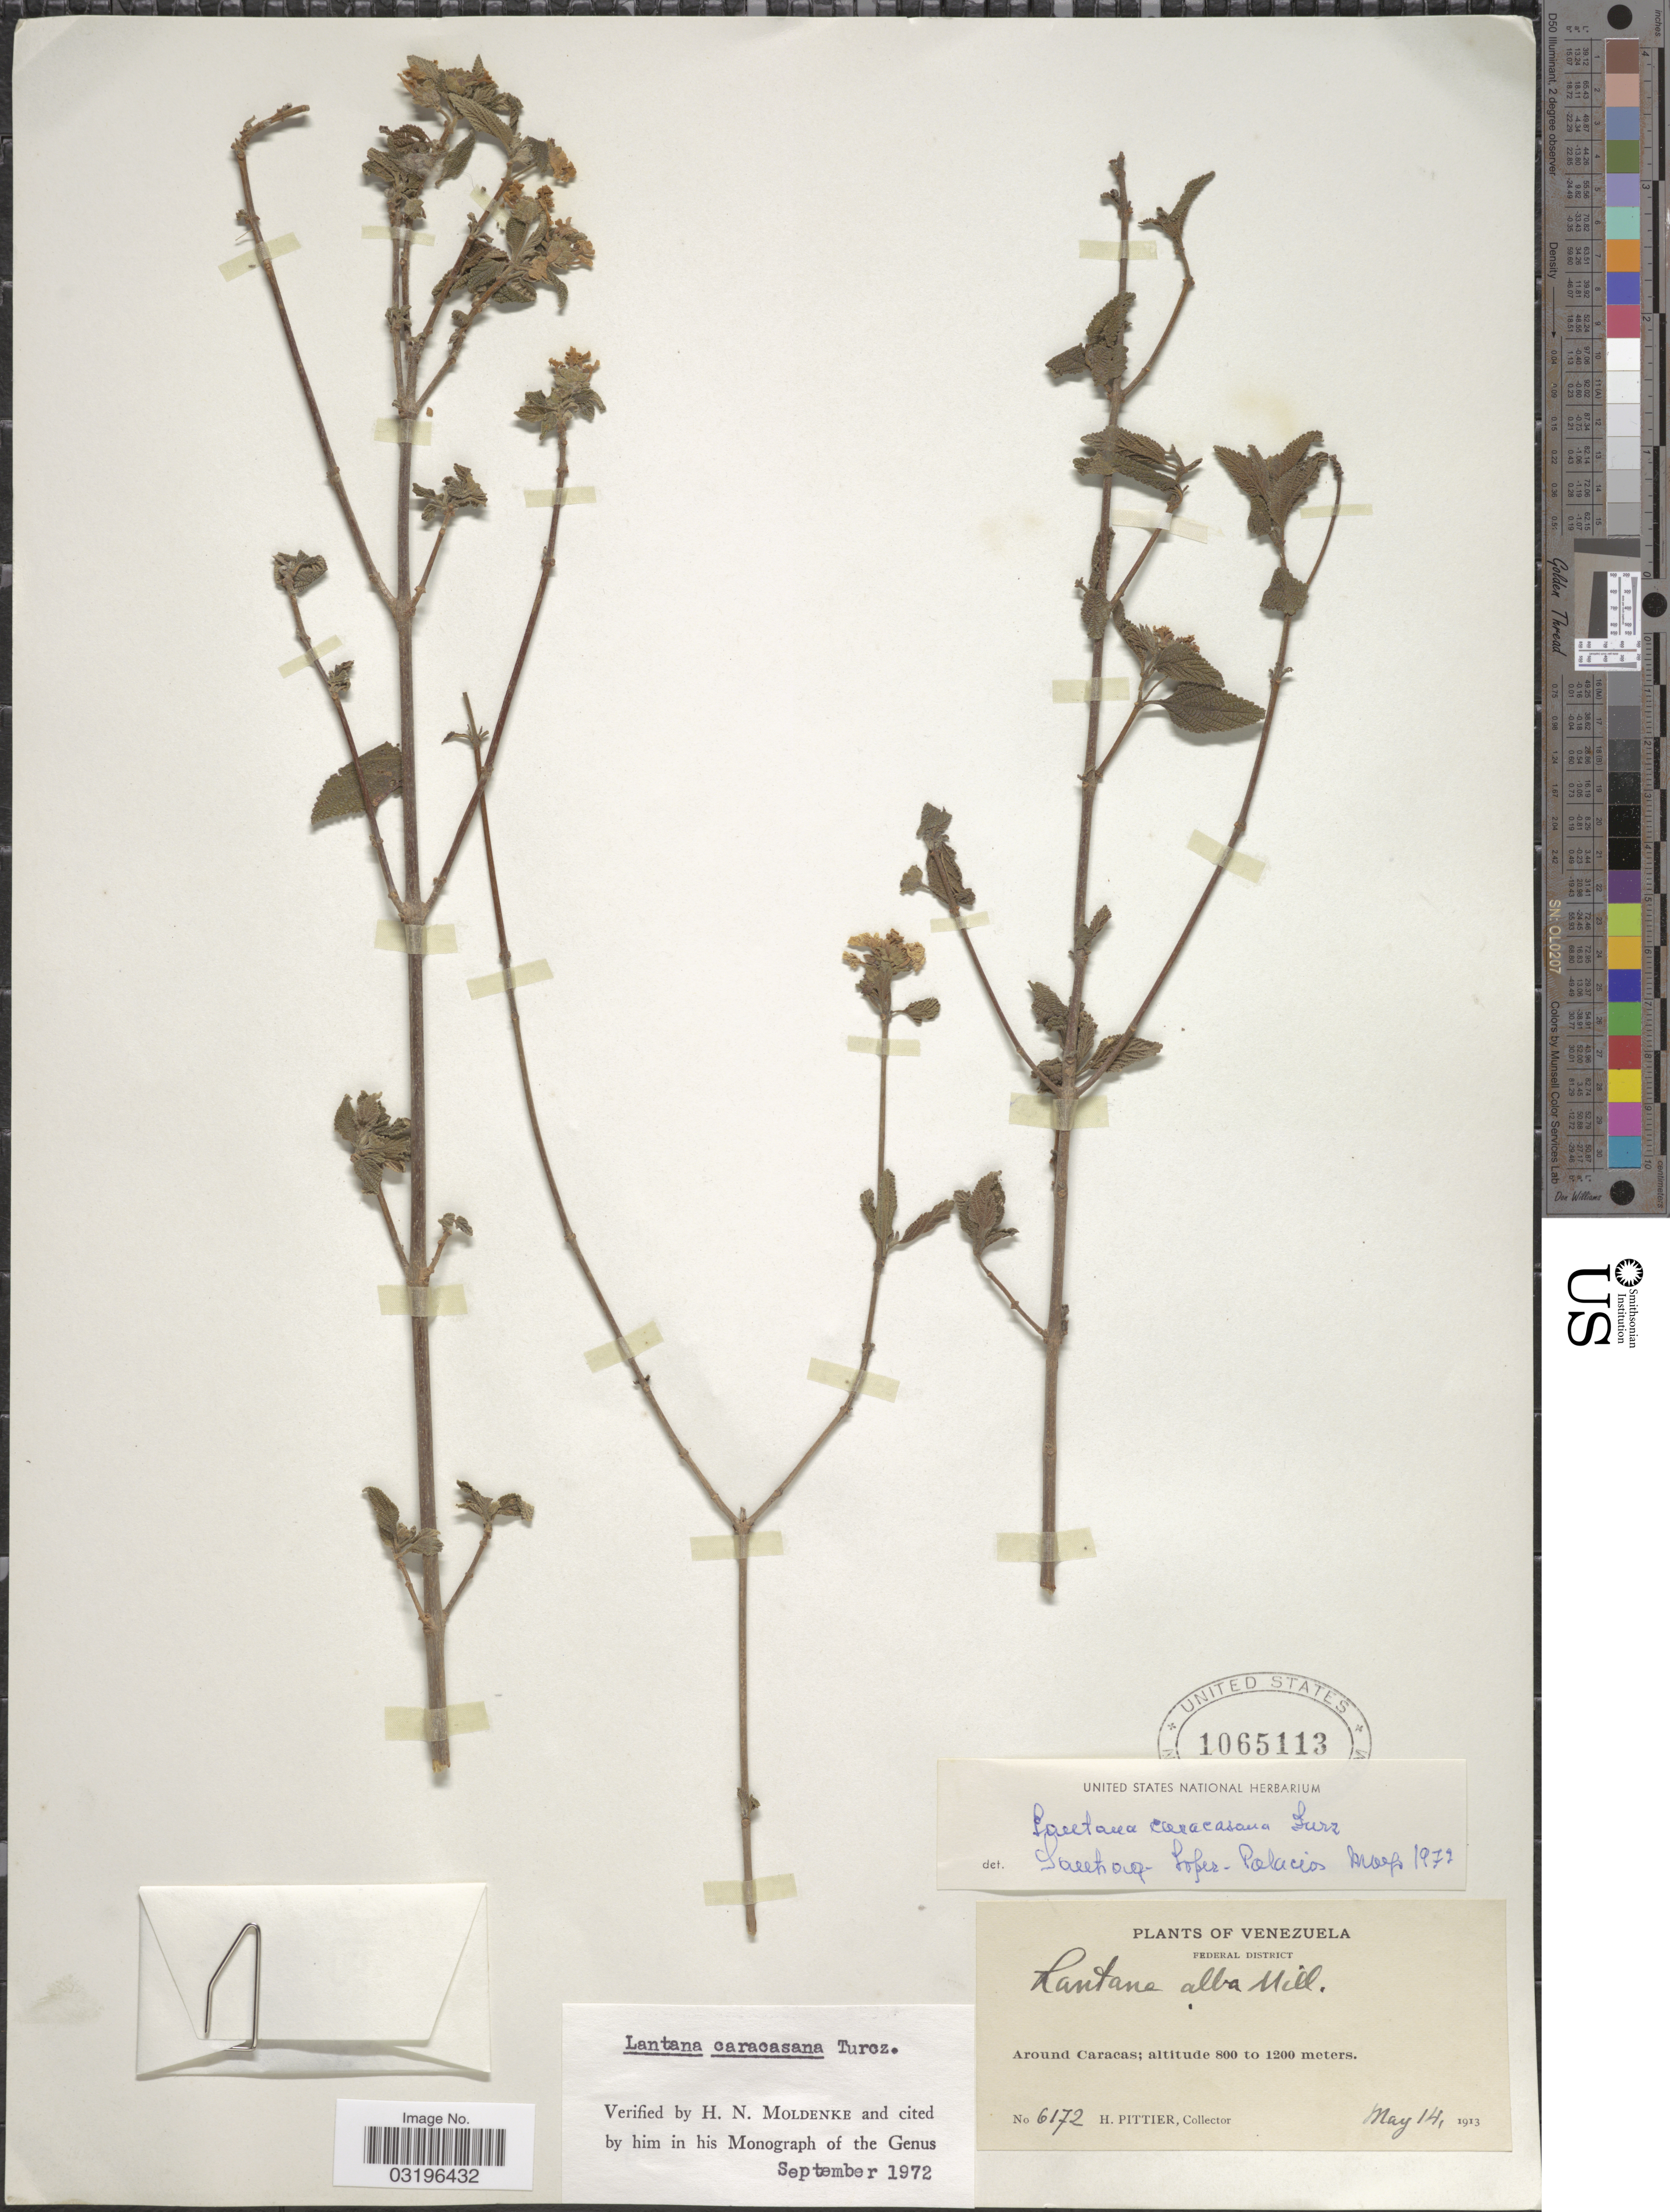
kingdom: Plantae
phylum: Tracheophyta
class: Magnoliopsida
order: Lamiales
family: Verbenaceae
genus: Lantana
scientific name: Lantana caracasana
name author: Turcz.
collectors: H. F. Pittier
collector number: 6172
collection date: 1913-05-14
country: Venezuela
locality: Federal District. Around Caracas.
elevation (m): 800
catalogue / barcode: US 1065113